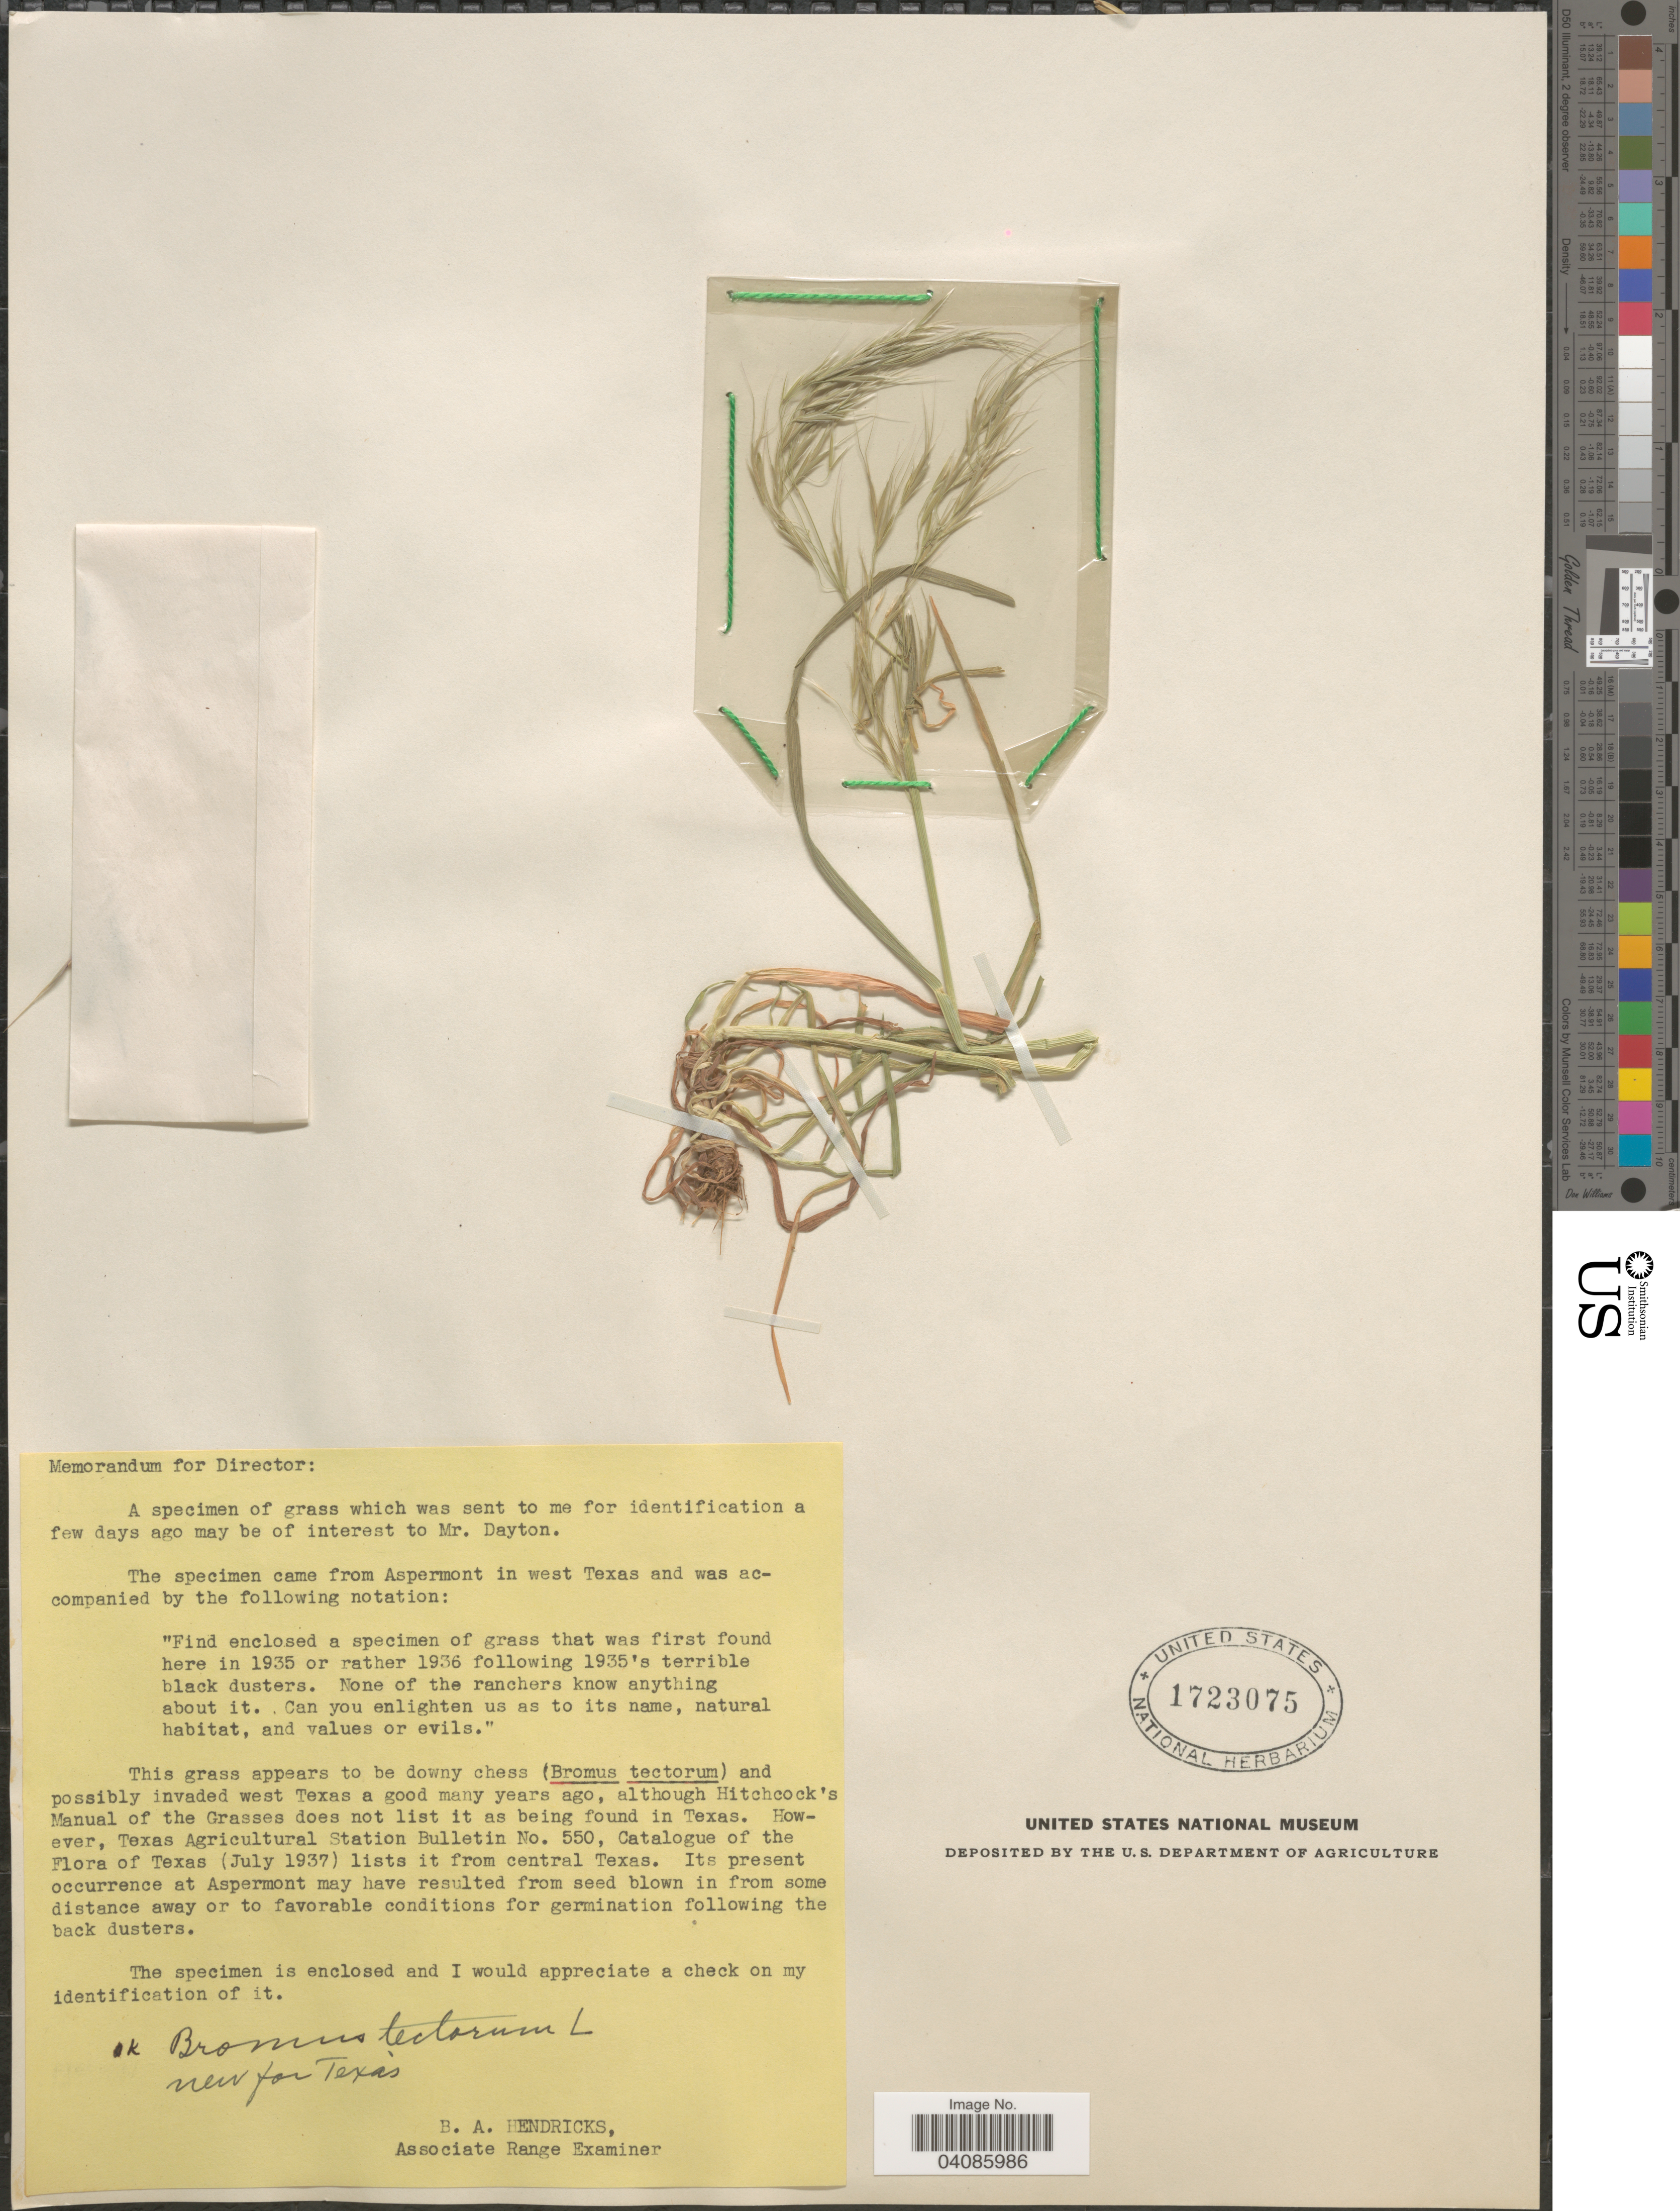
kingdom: Plantae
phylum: Tracheophyta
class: Liliopsida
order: Poales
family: Poaceae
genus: Bromus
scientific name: Bromus tectorum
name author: L.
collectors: B. Hendricks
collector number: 550?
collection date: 1937-07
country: United States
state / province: Texas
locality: Central Texas.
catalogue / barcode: US 1723075